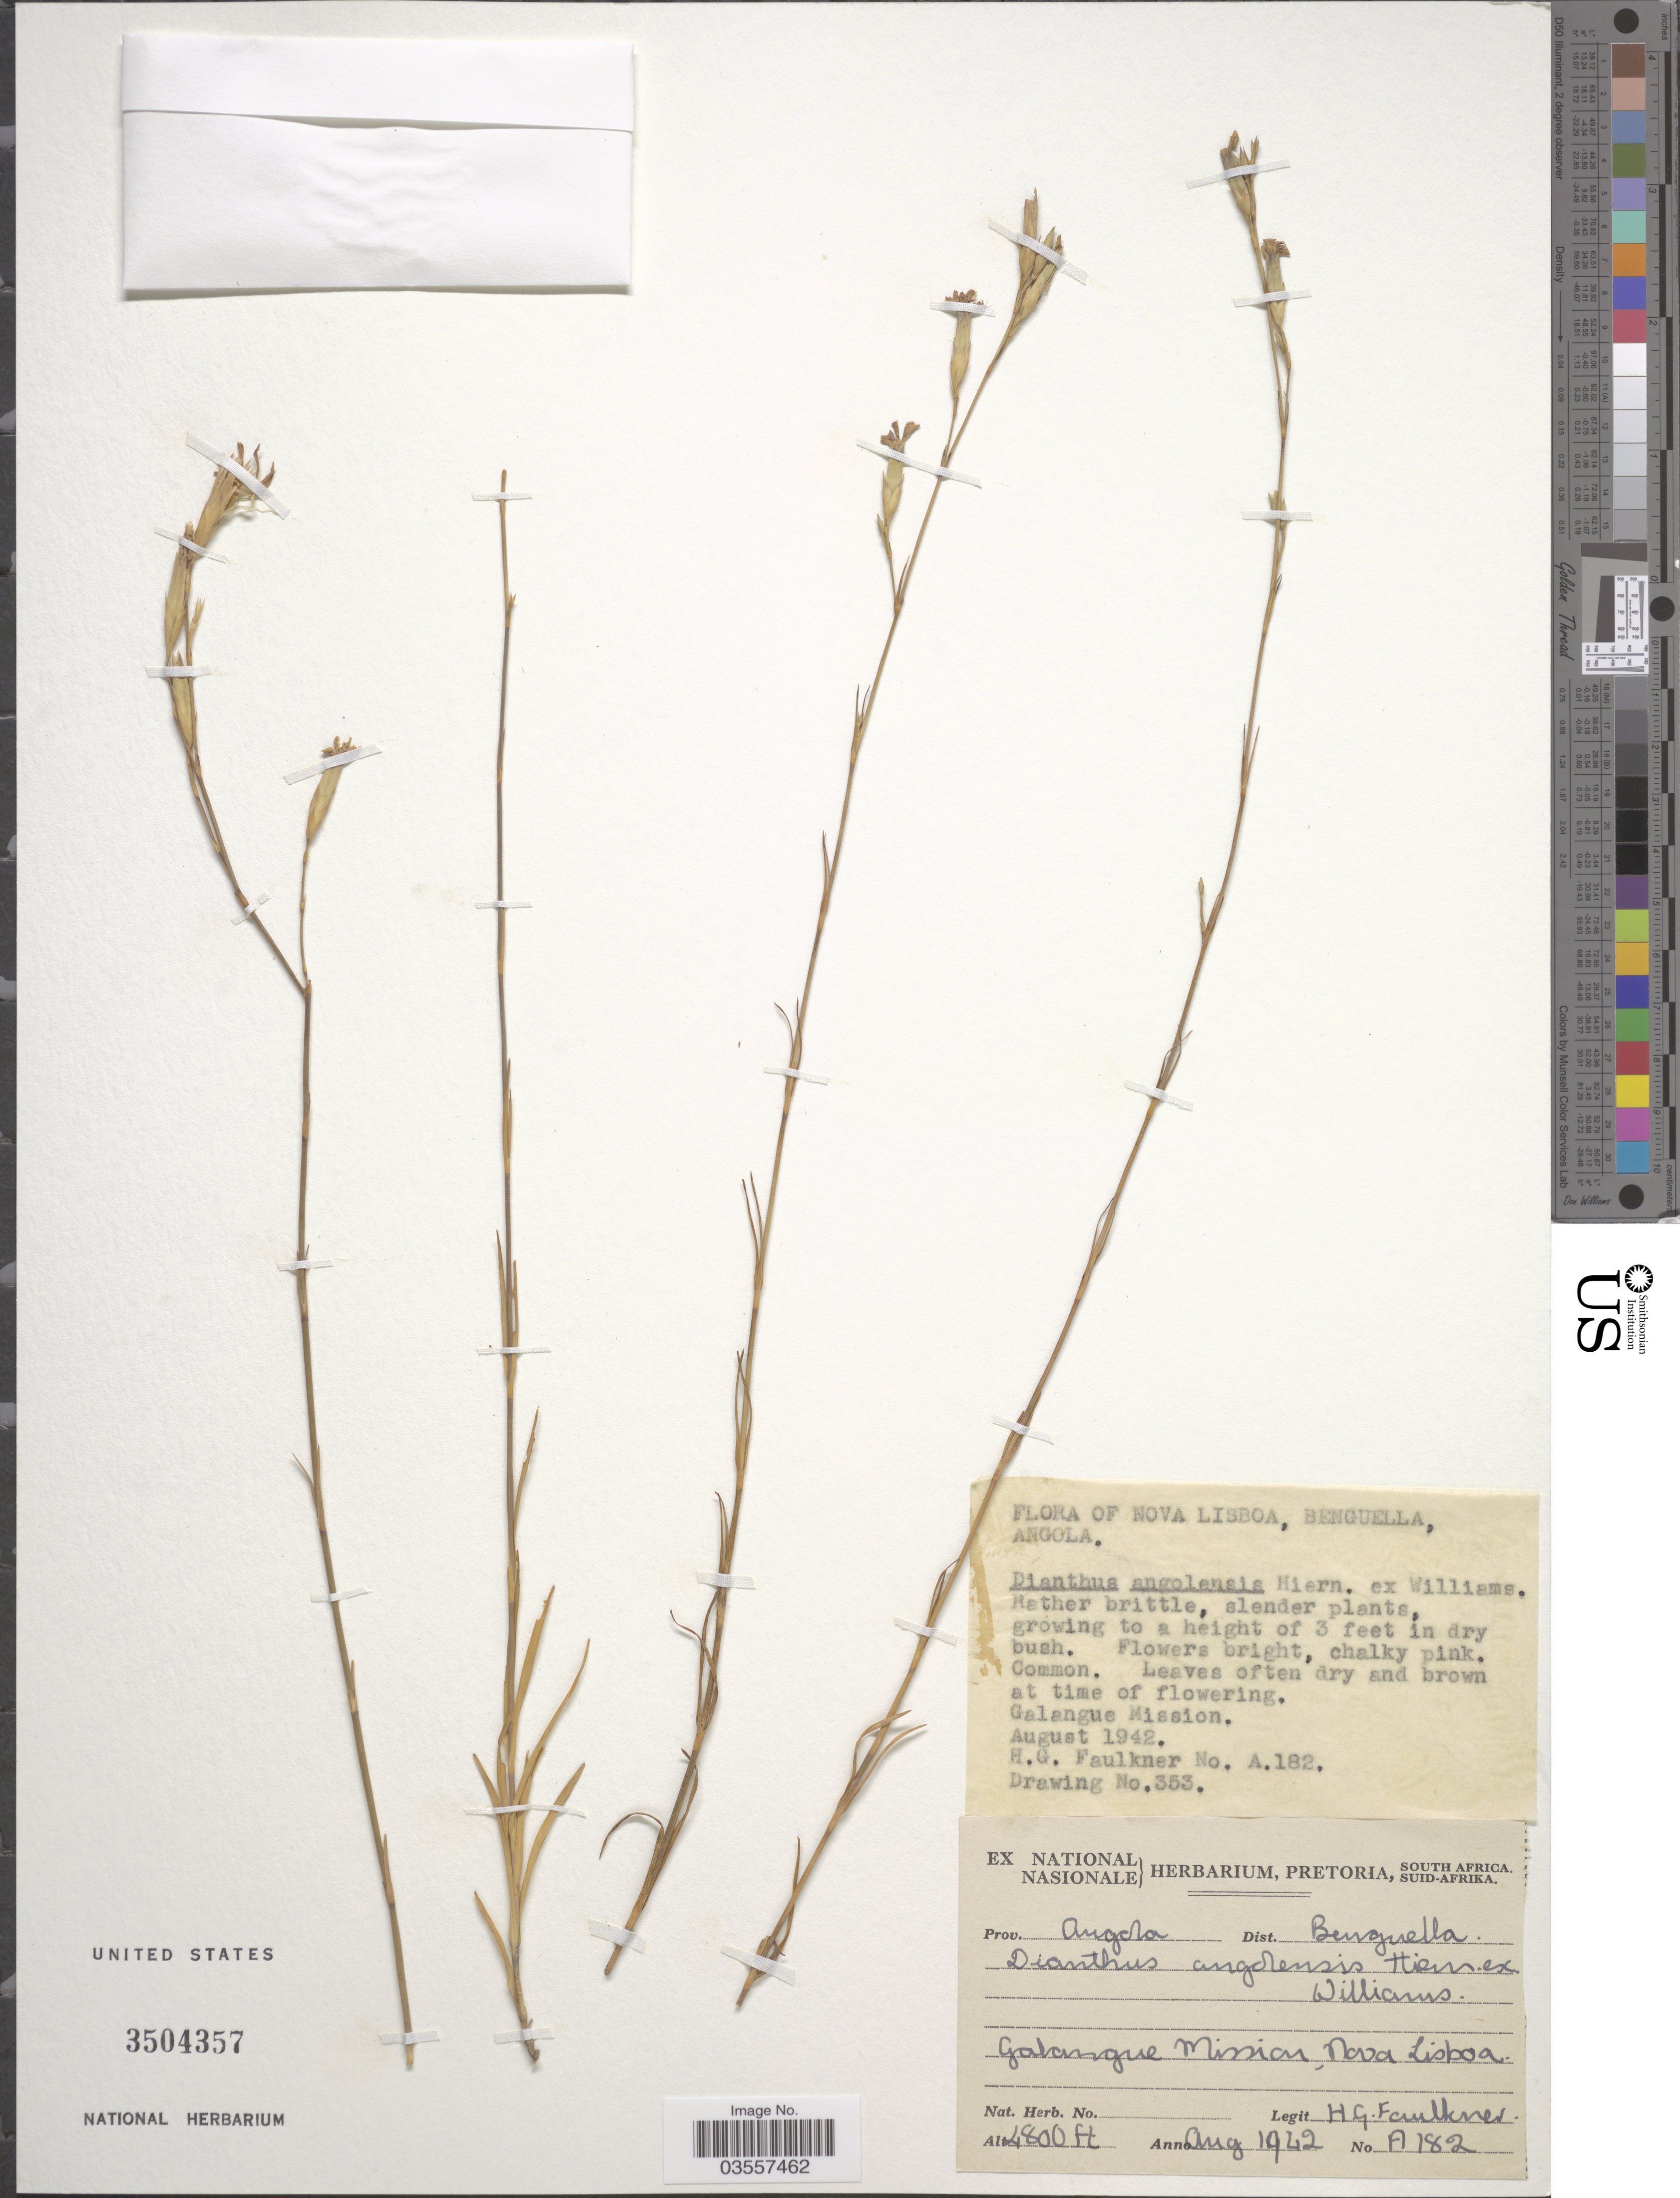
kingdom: Plantae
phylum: Tracheophyta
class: Magnoliopsida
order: Caryophyllales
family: Caryophyllaceae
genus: Dianthus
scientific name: Dianthus angolensis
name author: Hiern ex F.N. Williams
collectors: H. Faulkner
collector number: A182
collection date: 1942-08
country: Angola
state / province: Benguela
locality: Nova Lisboa, Dist Benguella. Galangue Mission.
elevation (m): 1463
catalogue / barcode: US 3504357